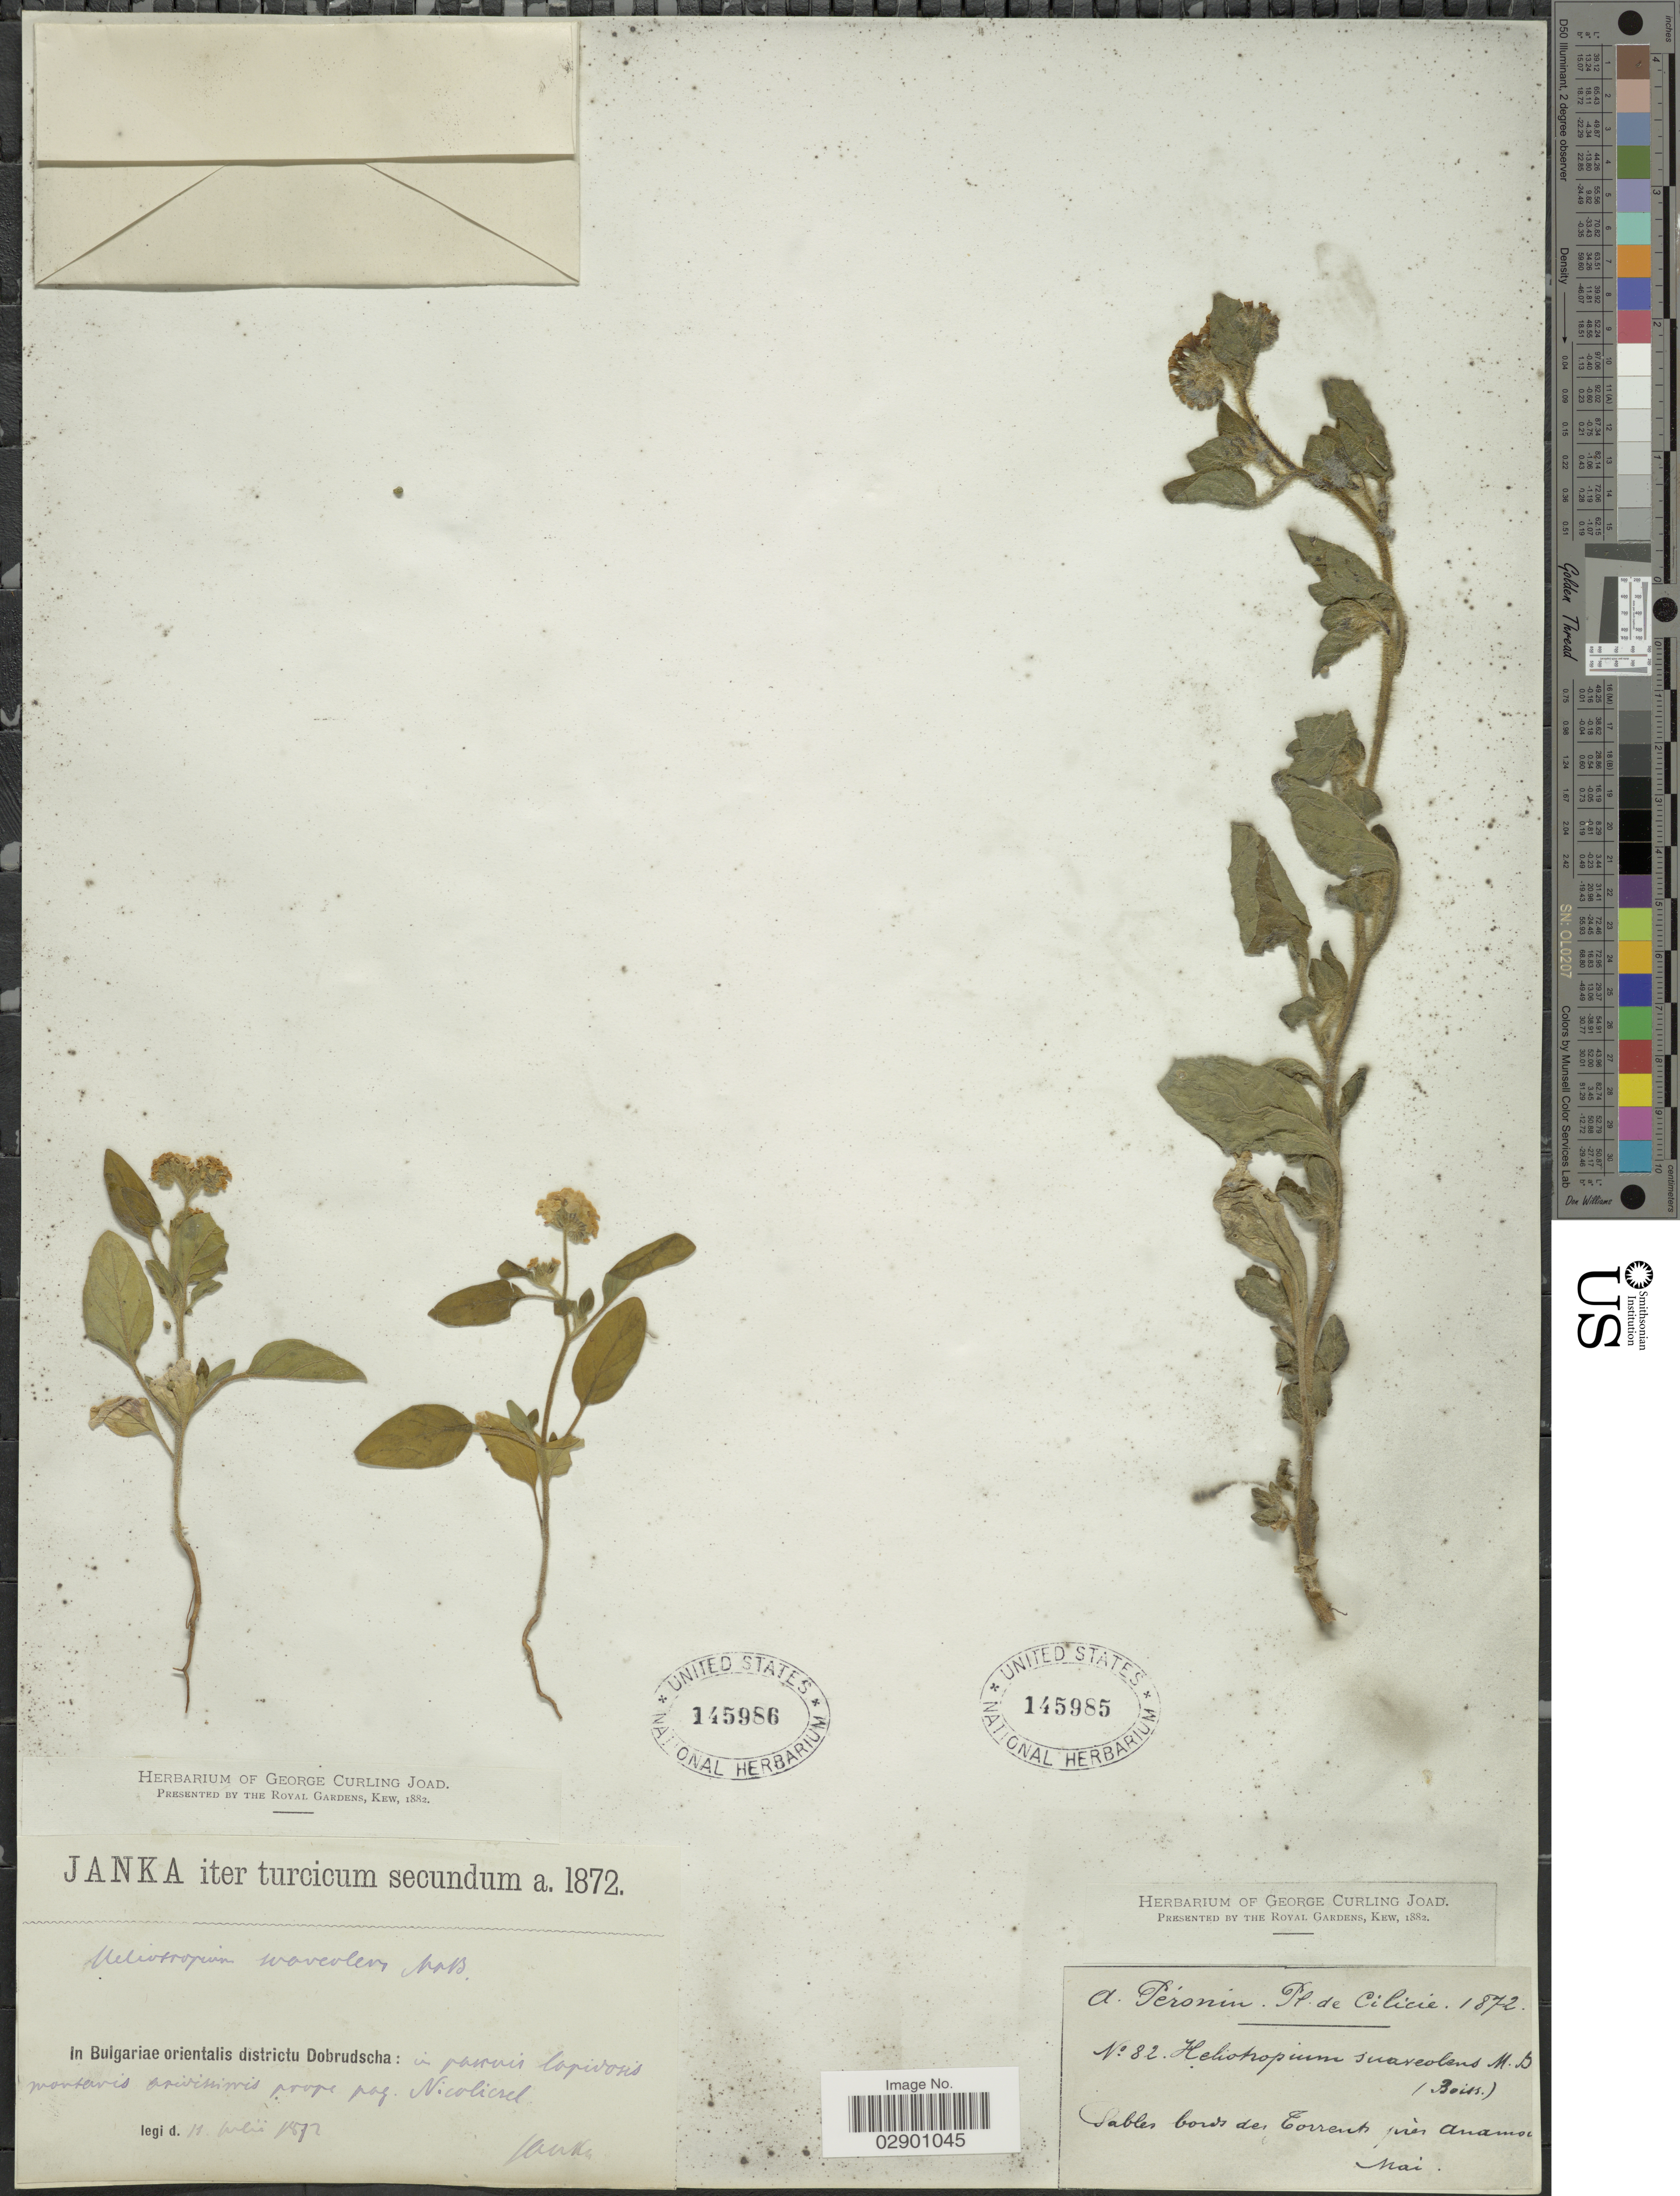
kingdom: Plantae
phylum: Tracheophyta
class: Magnoliopsida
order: Boraginales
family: Heliotropiaceae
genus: Heliotropium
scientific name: Heliotropium suaveolens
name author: M. Bieb.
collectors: A. Péronin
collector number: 82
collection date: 1872-05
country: Turkey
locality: Cilicie. Sables boros de Corrent pres Anamoi. [interpreted]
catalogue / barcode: US 145985